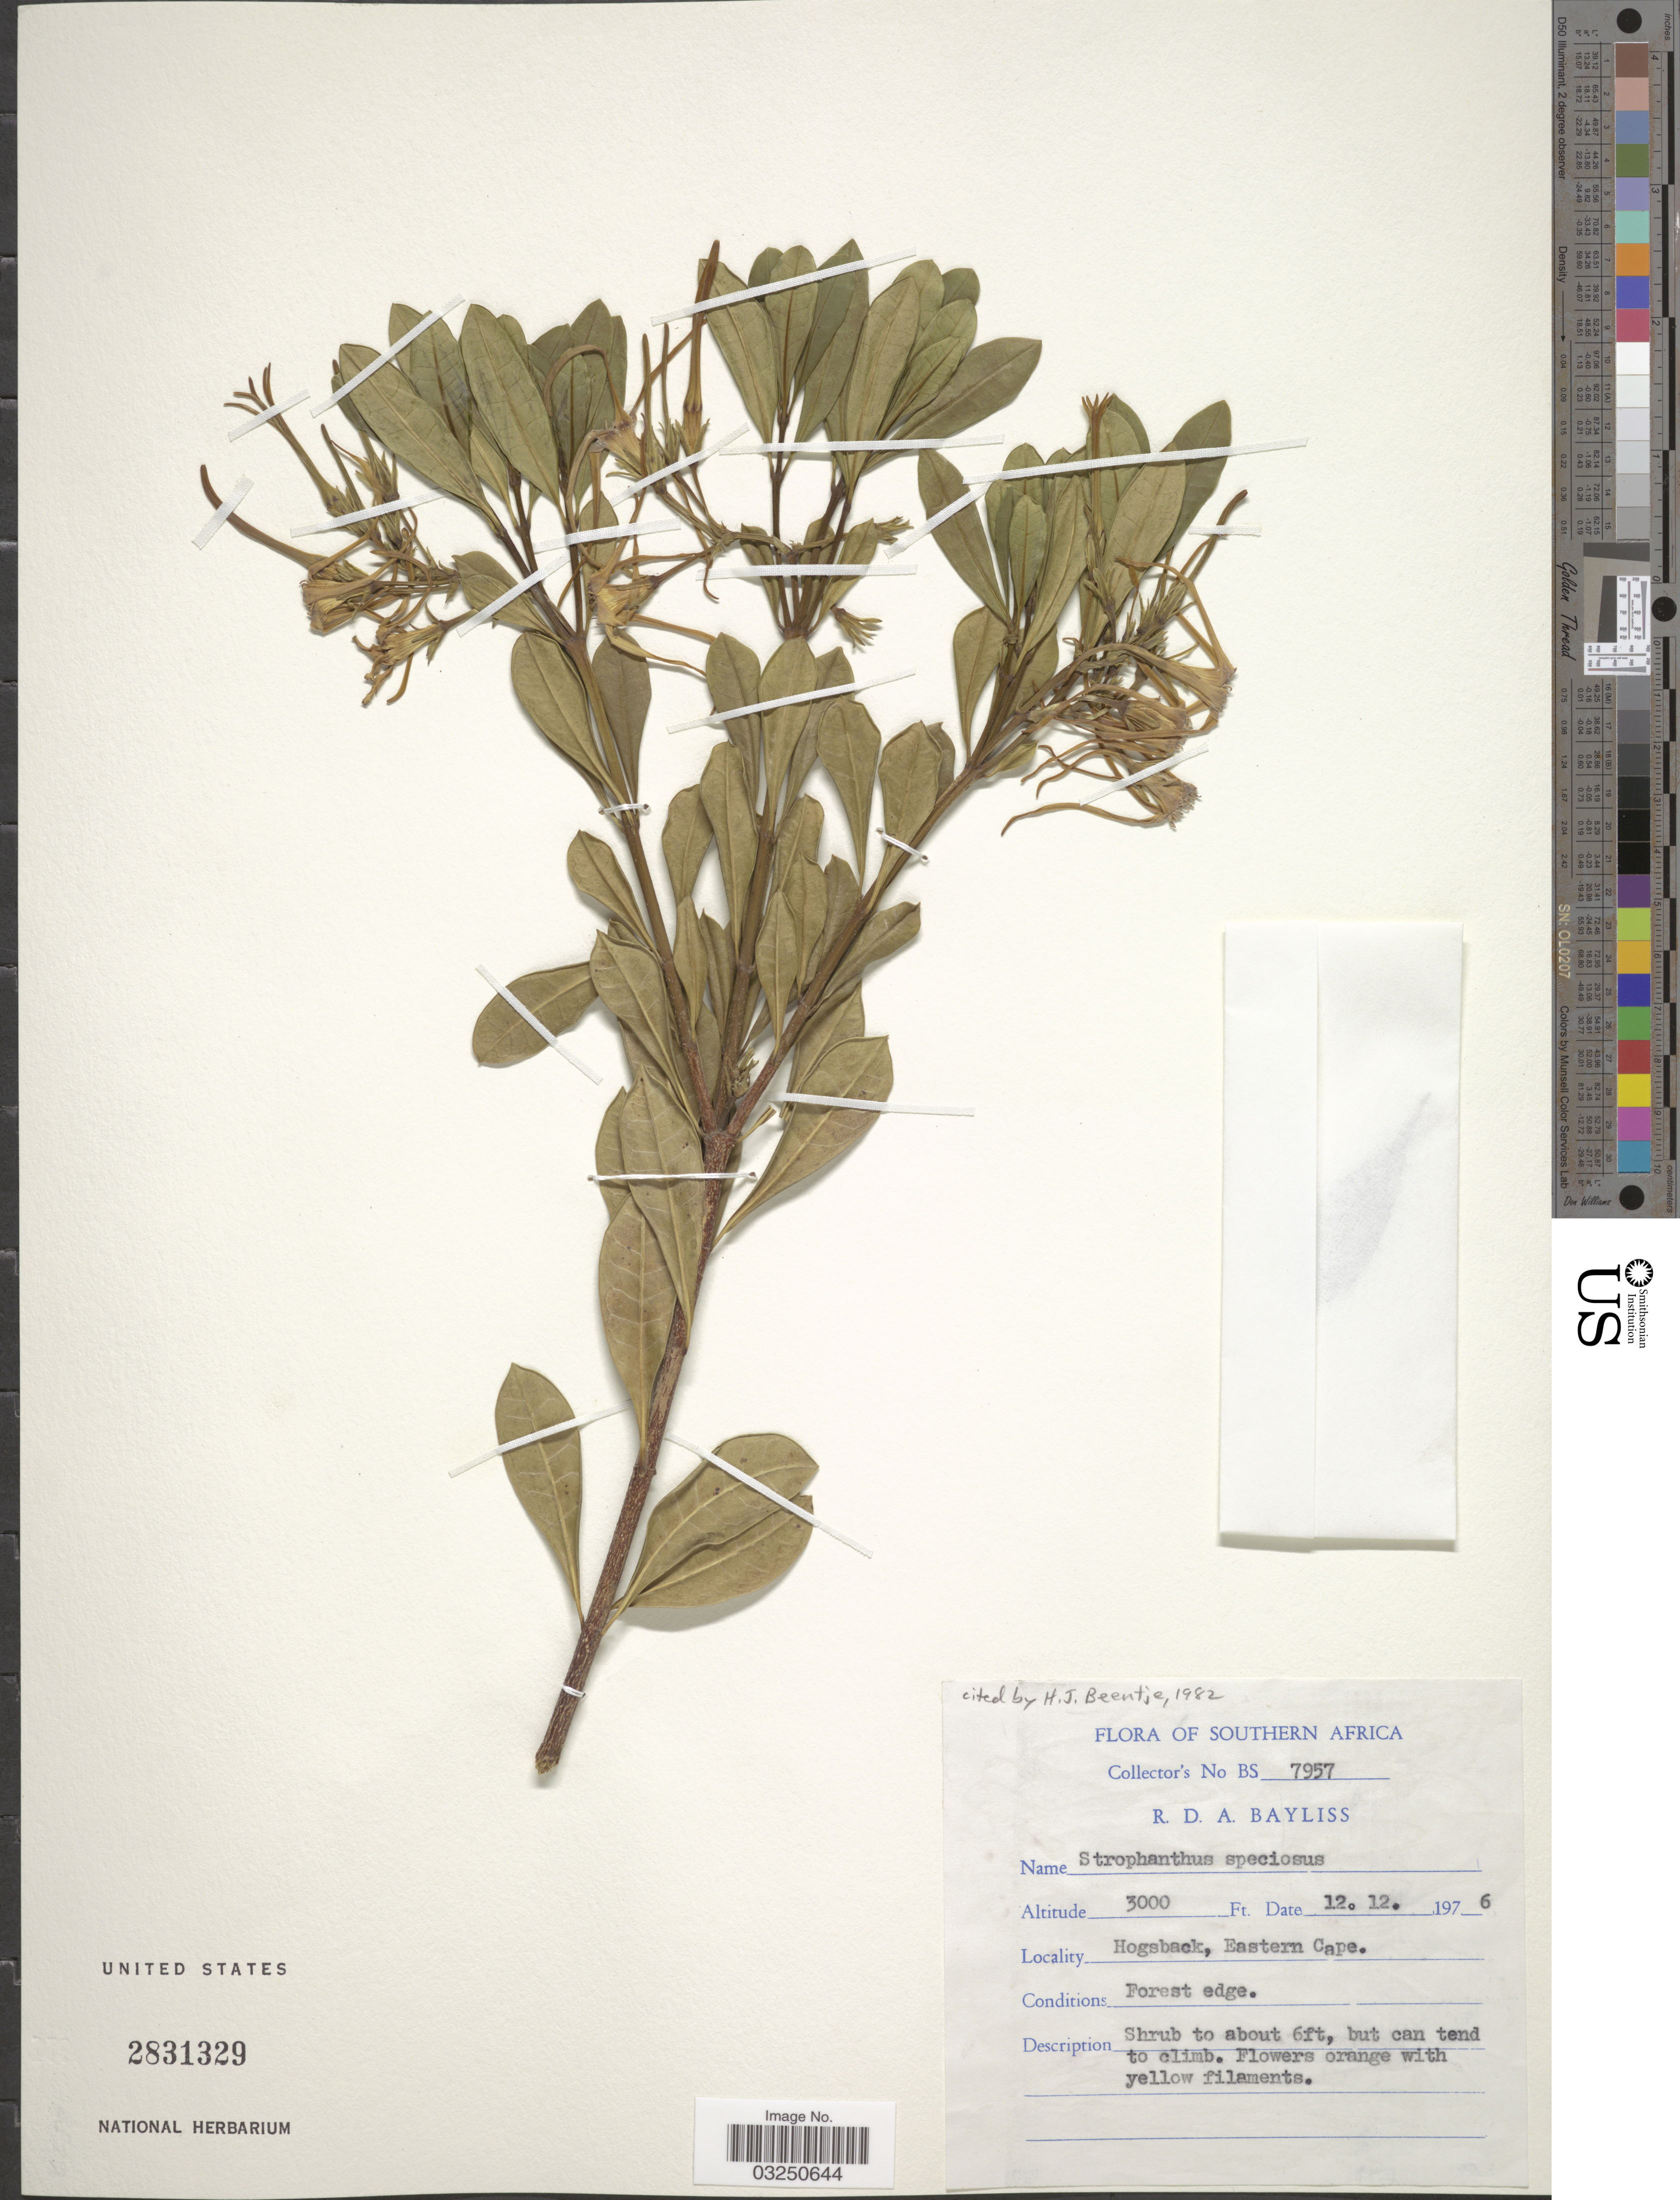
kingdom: Plantae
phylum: Tracheophyta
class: Magnoliopsida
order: Gentianales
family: Apocynaceae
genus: Strophanthus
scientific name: Strophanthus speciosus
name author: Reber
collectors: R. Bayliss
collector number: BS 7957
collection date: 1976-12-12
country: South Africa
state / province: Eastern Cape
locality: Southern Africa. Hogsback.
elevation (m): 914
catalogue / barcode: US 2831329